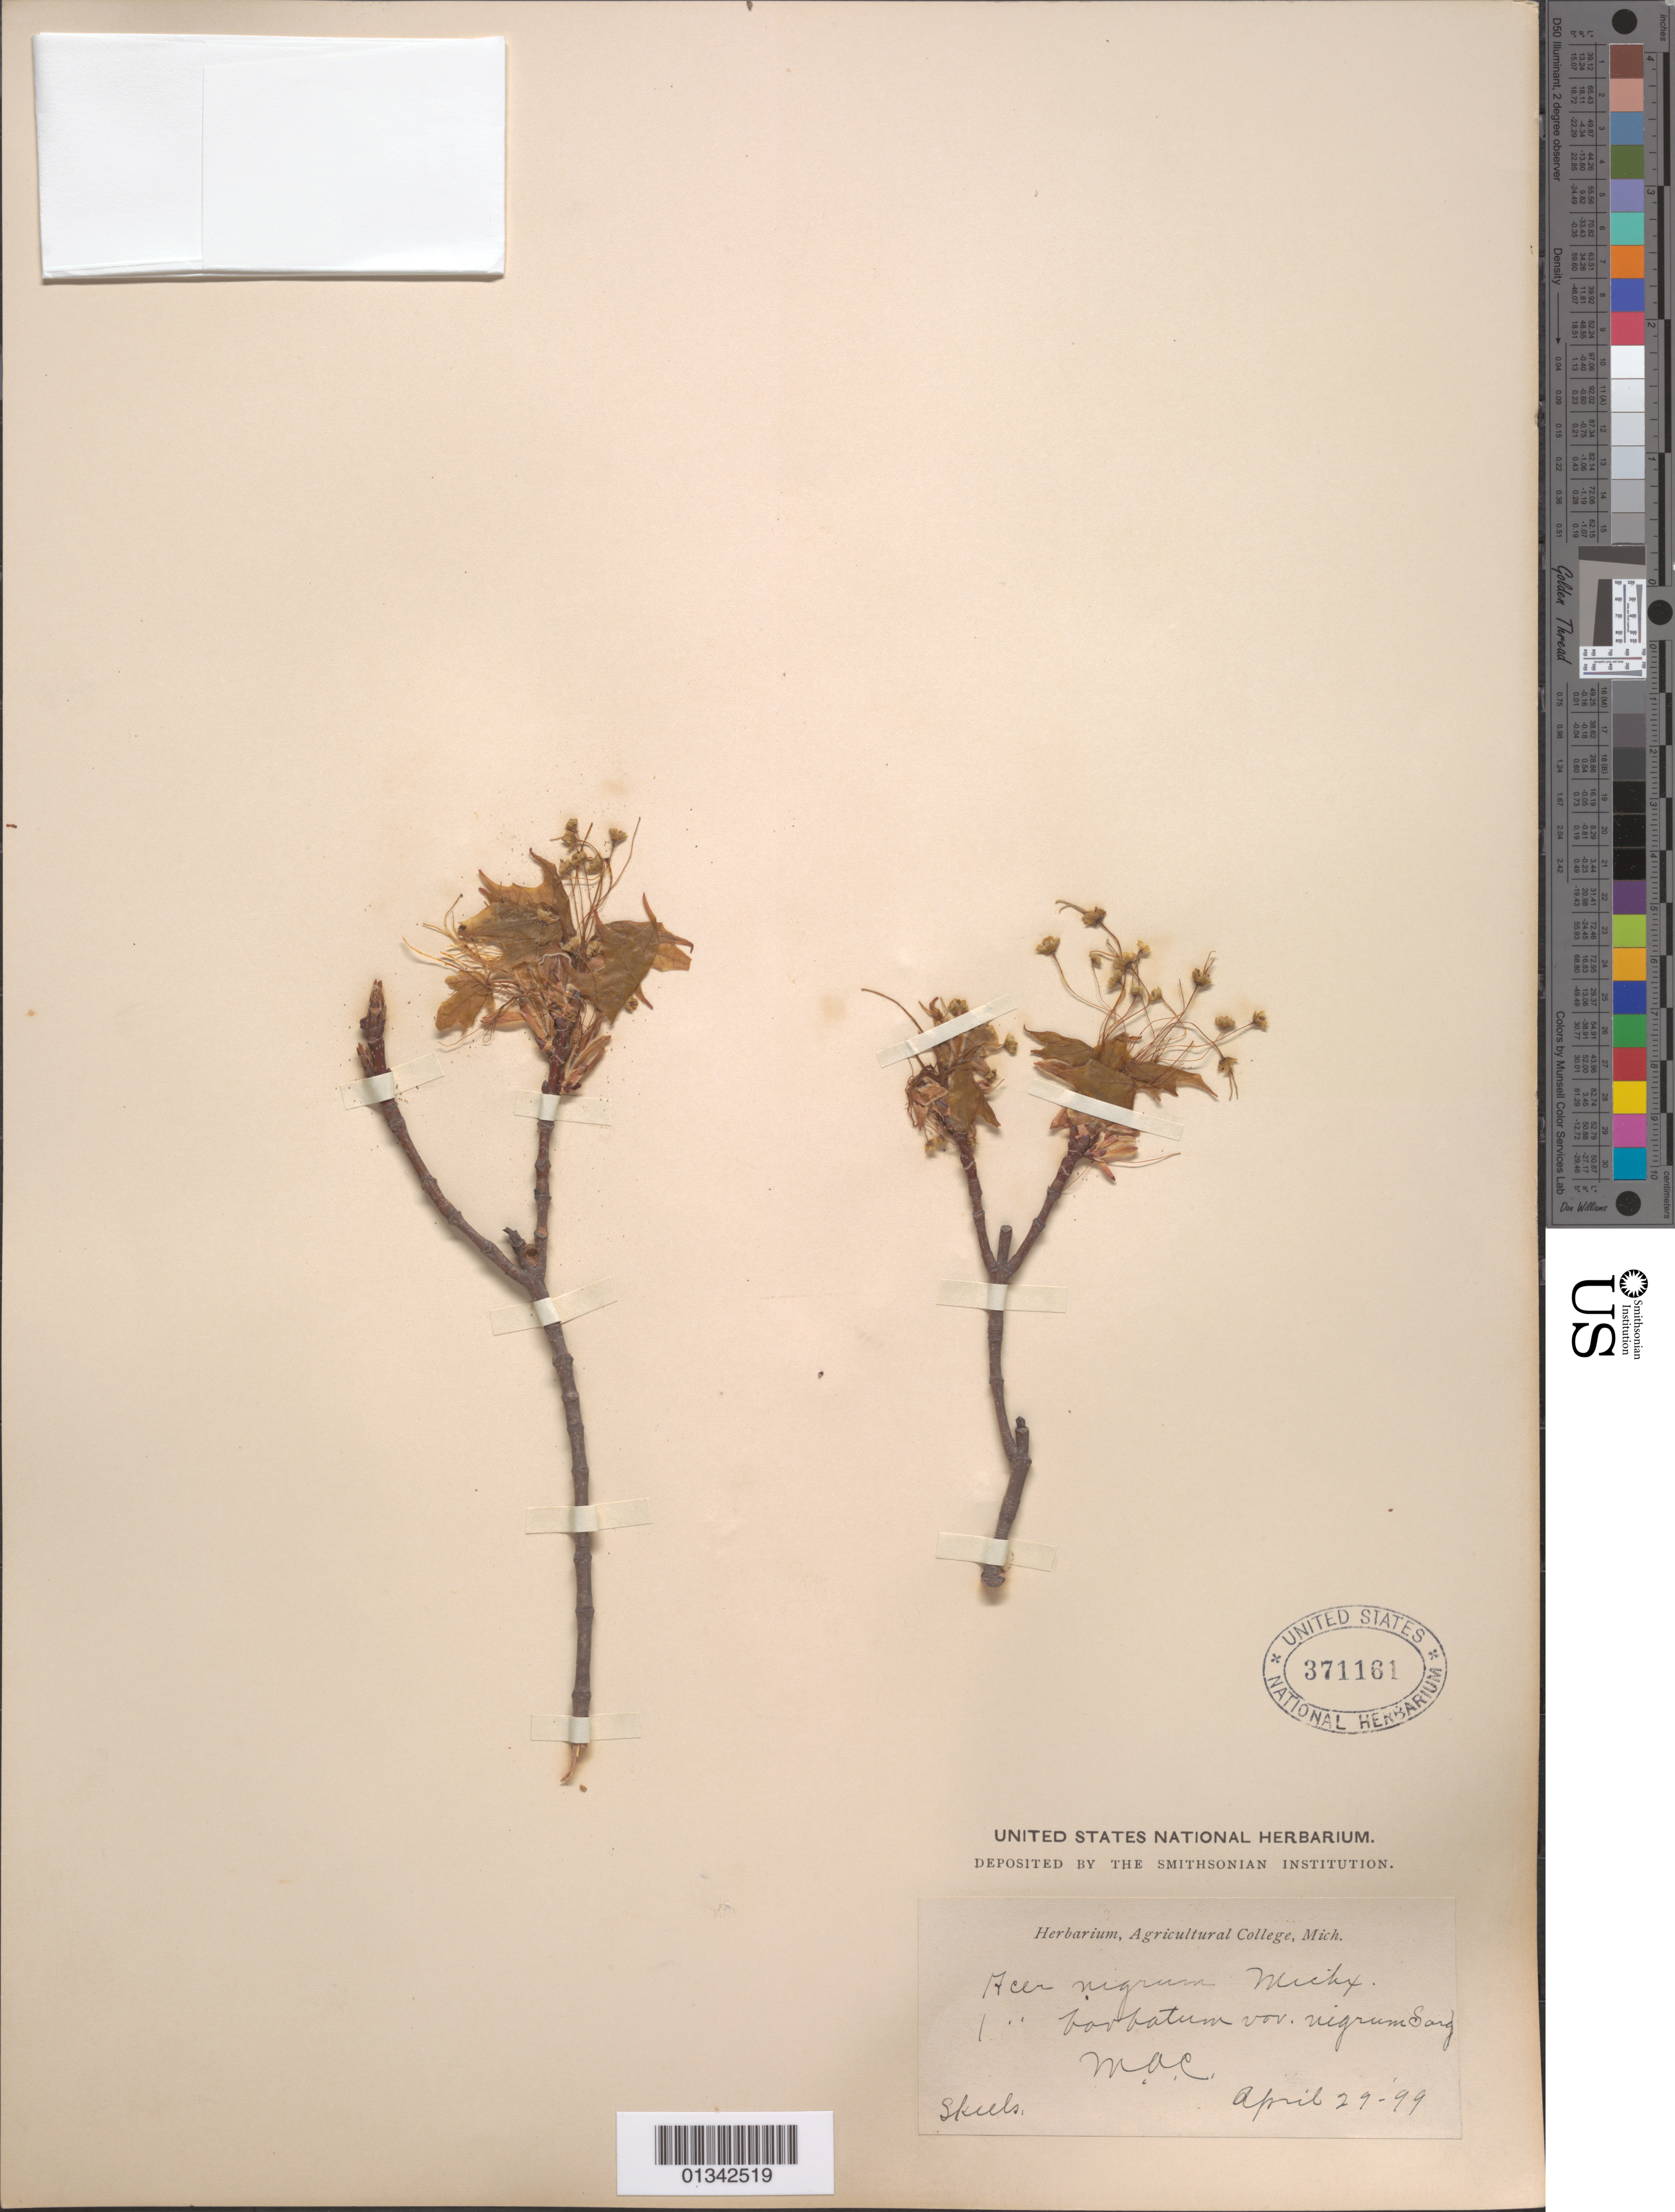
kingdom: Plantae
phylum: Tracheophyta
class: Magnoliopsida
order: Sapindales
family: Sapindaceae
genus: Acer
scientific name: Acer saccharum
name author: Marshall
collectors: H. Skeels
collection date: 1899-04-29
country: United States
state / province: Michigan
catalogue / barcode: US 371161